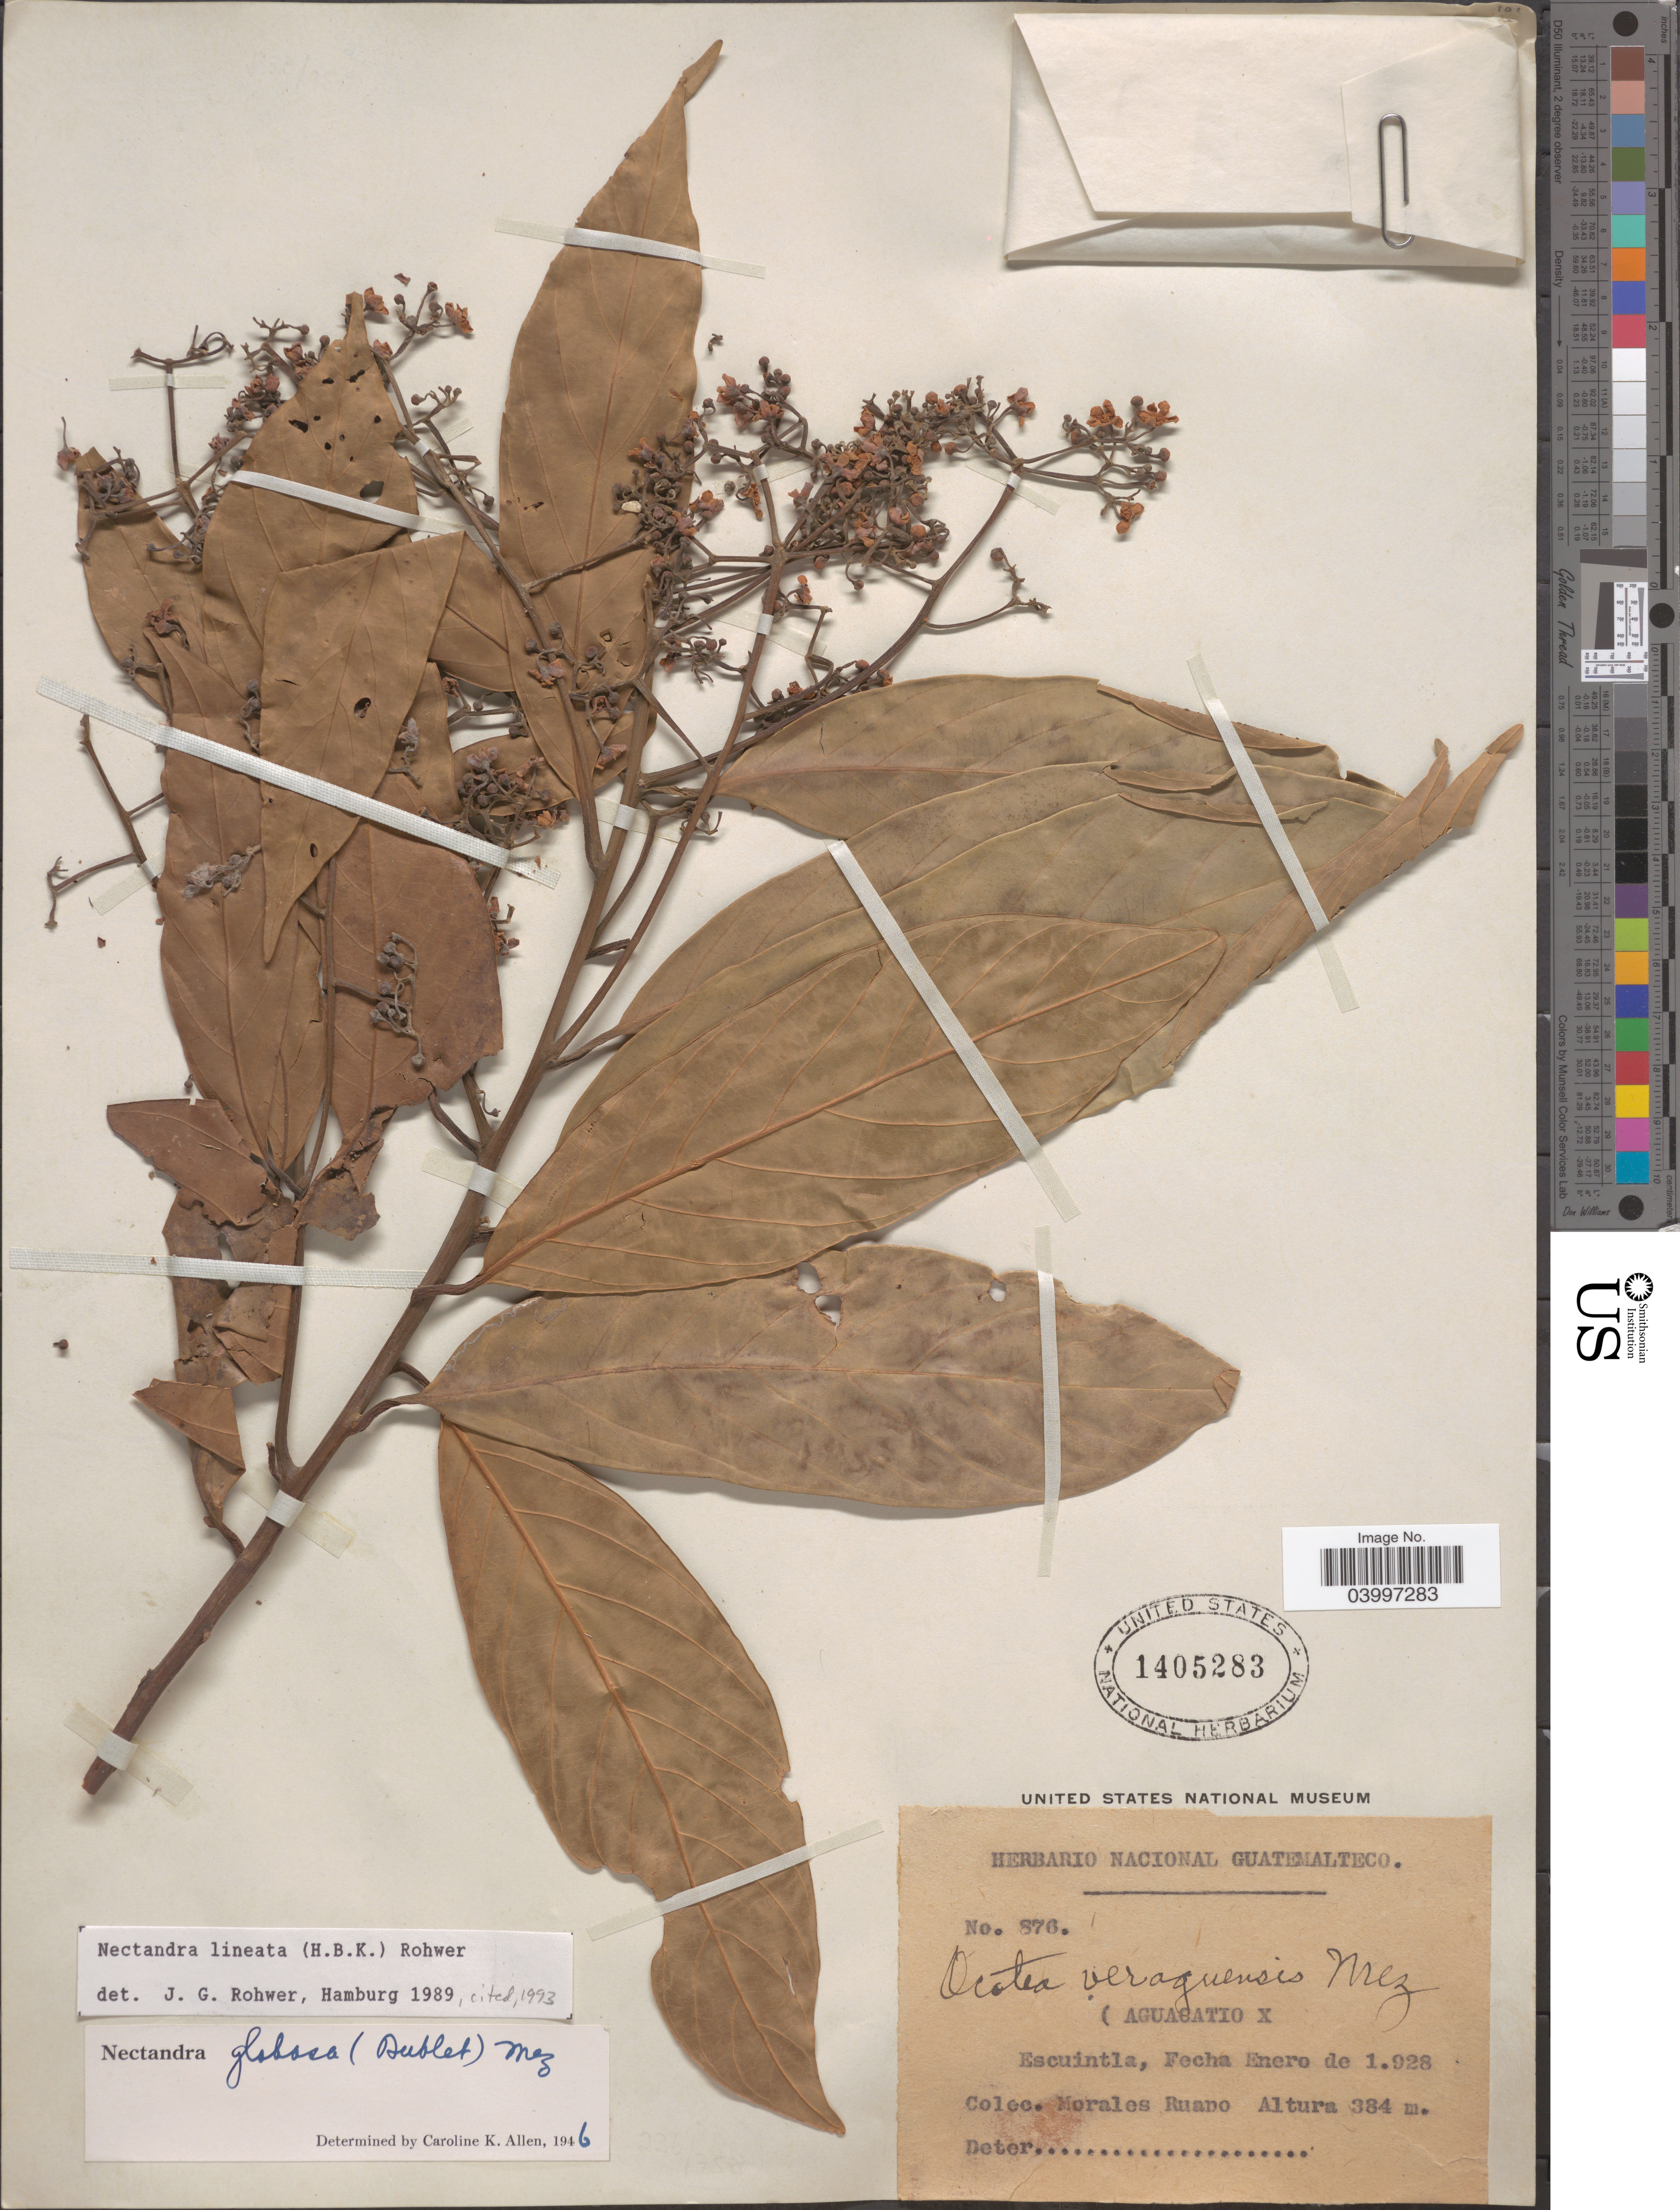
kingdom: Plantae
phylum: Tracheophyta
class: Magnoliopsida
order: Laurales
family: Lauraceae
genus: Nectandra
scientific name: Nectandra lineata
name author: (Kunth) Rohwer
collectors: M. Ruano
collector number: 876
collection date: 1928-01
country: Guatemala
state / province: Escuintla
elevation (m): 384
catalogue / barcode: US 1405283